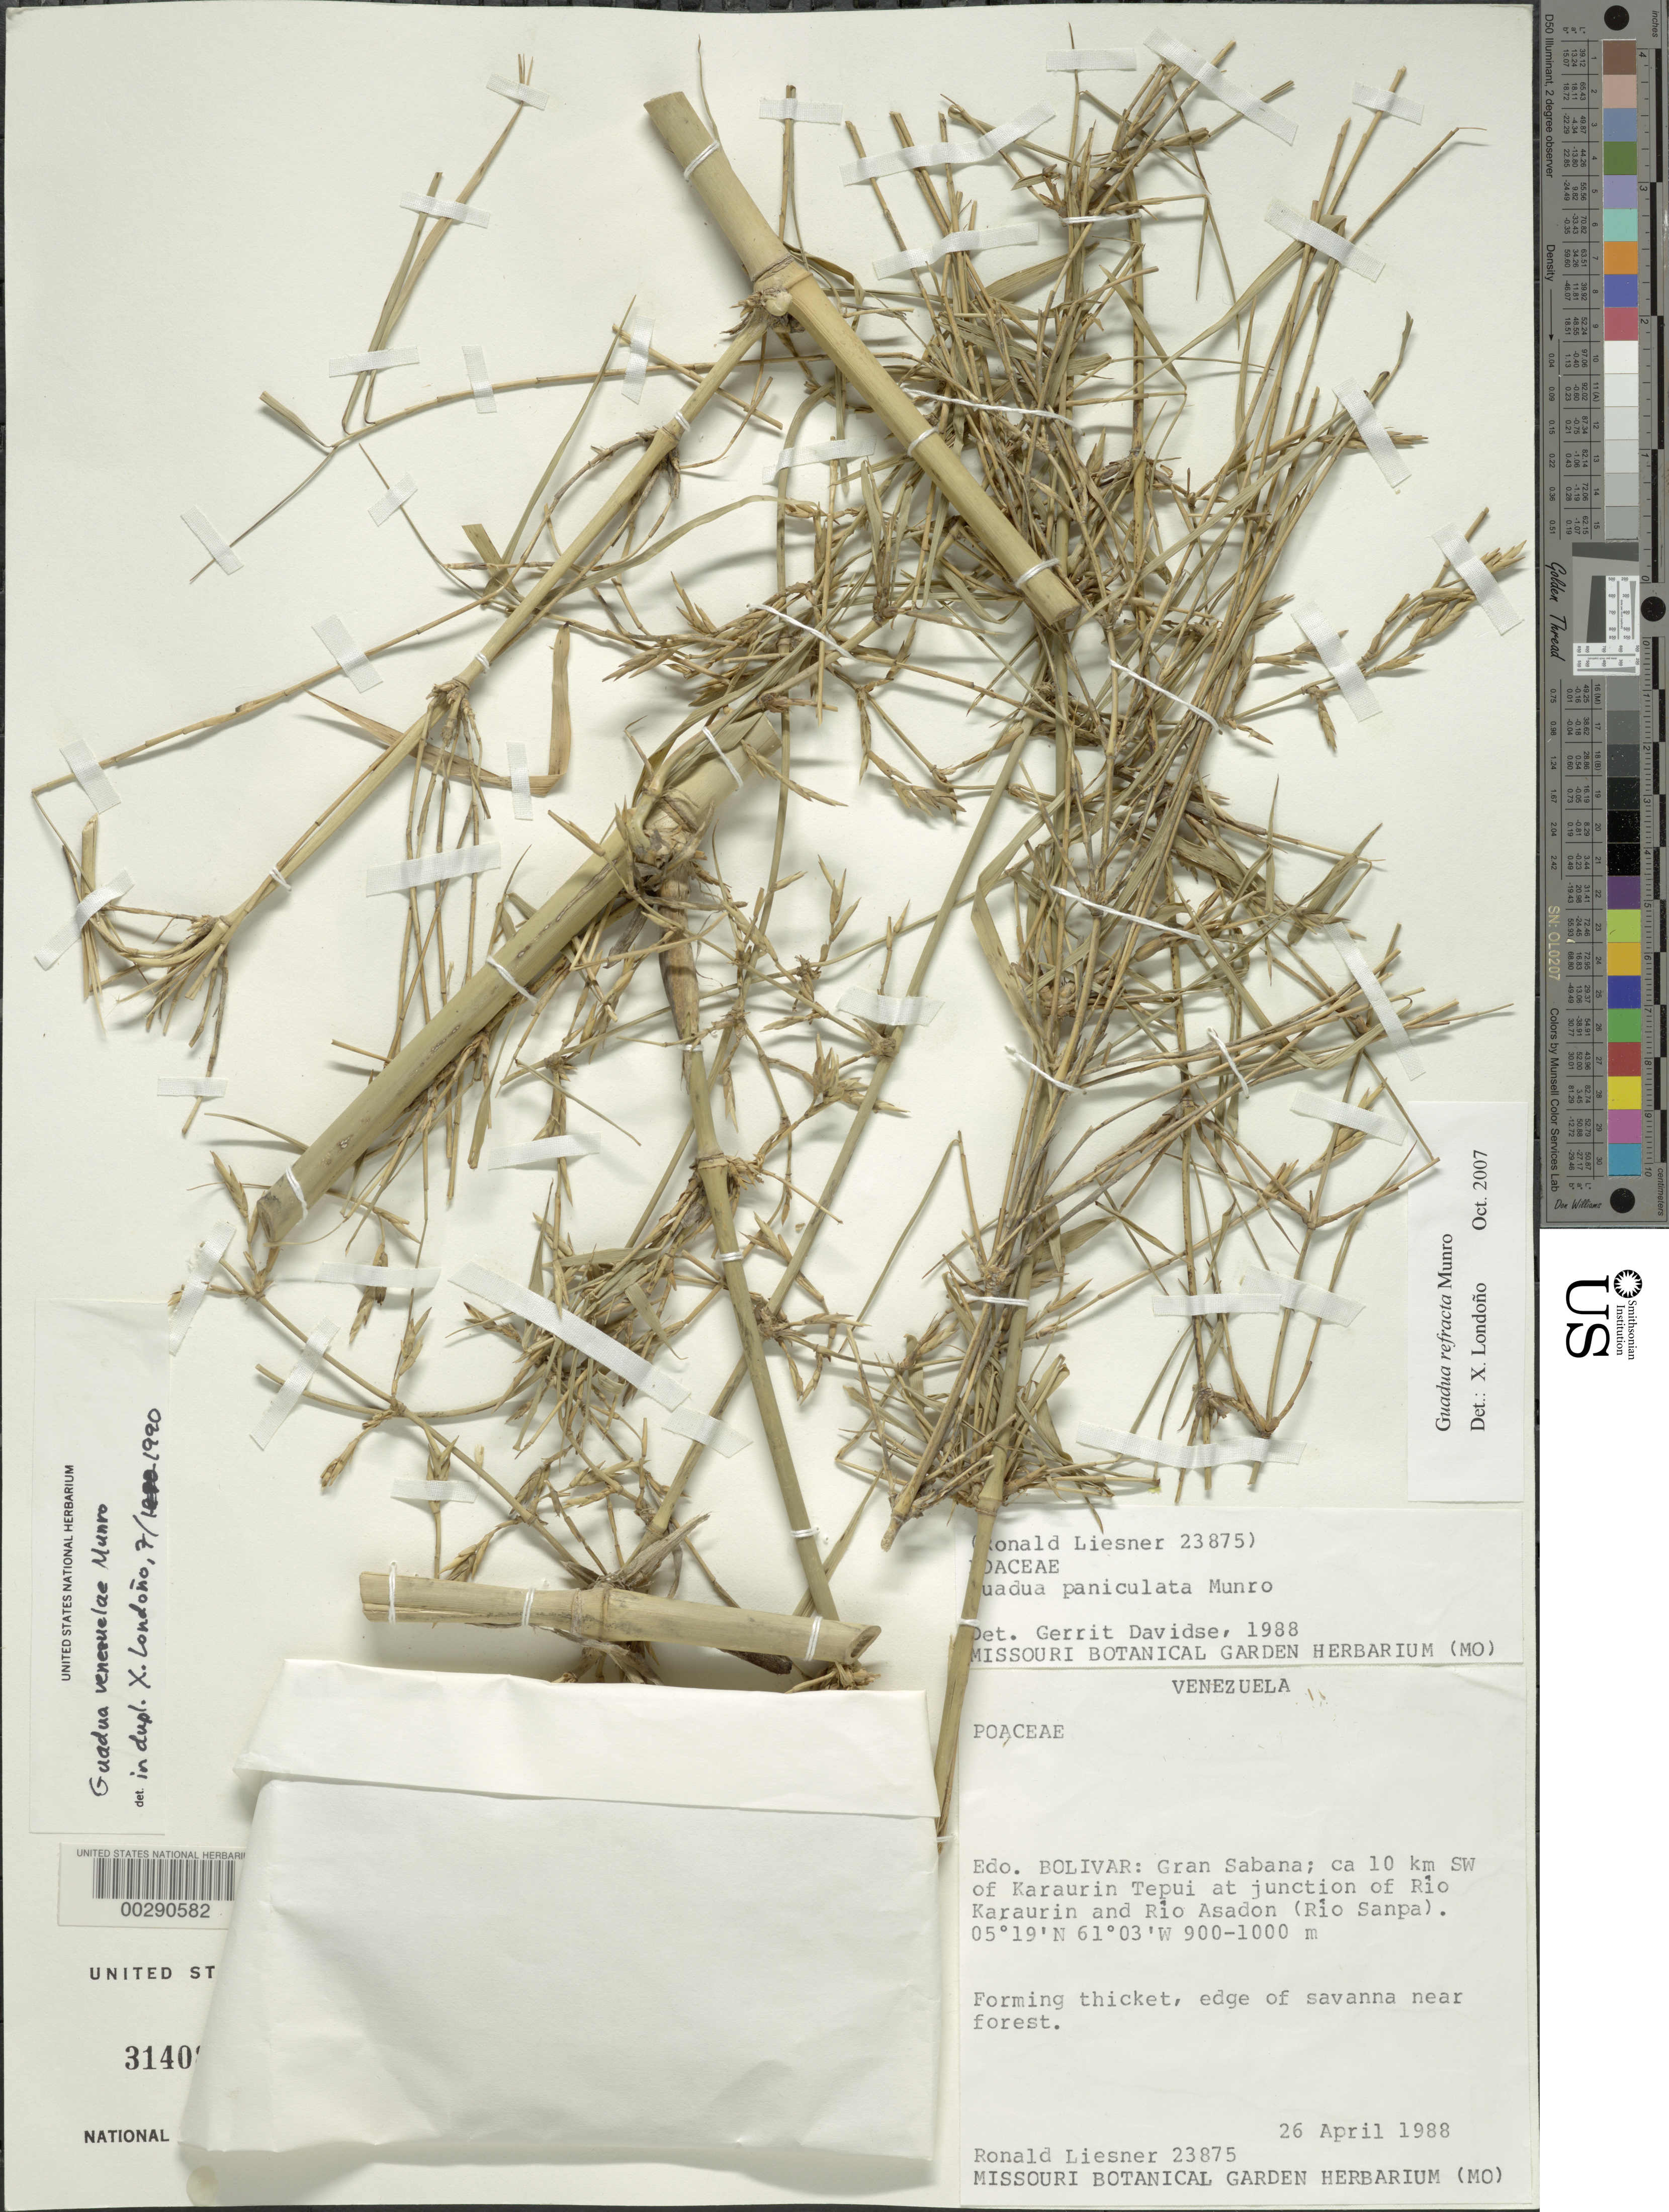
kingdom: Plantae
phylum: Tracheophyta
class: Liliopsida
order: Poales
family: Poaceae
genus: Guadua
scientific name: Guadua venezuelae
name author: Munro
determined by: McMurchie, Elizabeth, (UNITED STATES)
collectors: R. L. Liesner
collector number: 23875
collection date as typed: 26 Apr 1988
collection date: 1988-04-26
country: Venezuela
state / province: Bolivar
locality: Gran sabana; ca 10 km sw of karaurin tepui at junction of rio karaurin and rio asadon (rio sanpa)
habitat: Forming thicket, edge of savanna near forest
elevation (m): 900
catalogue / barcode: US 3140862